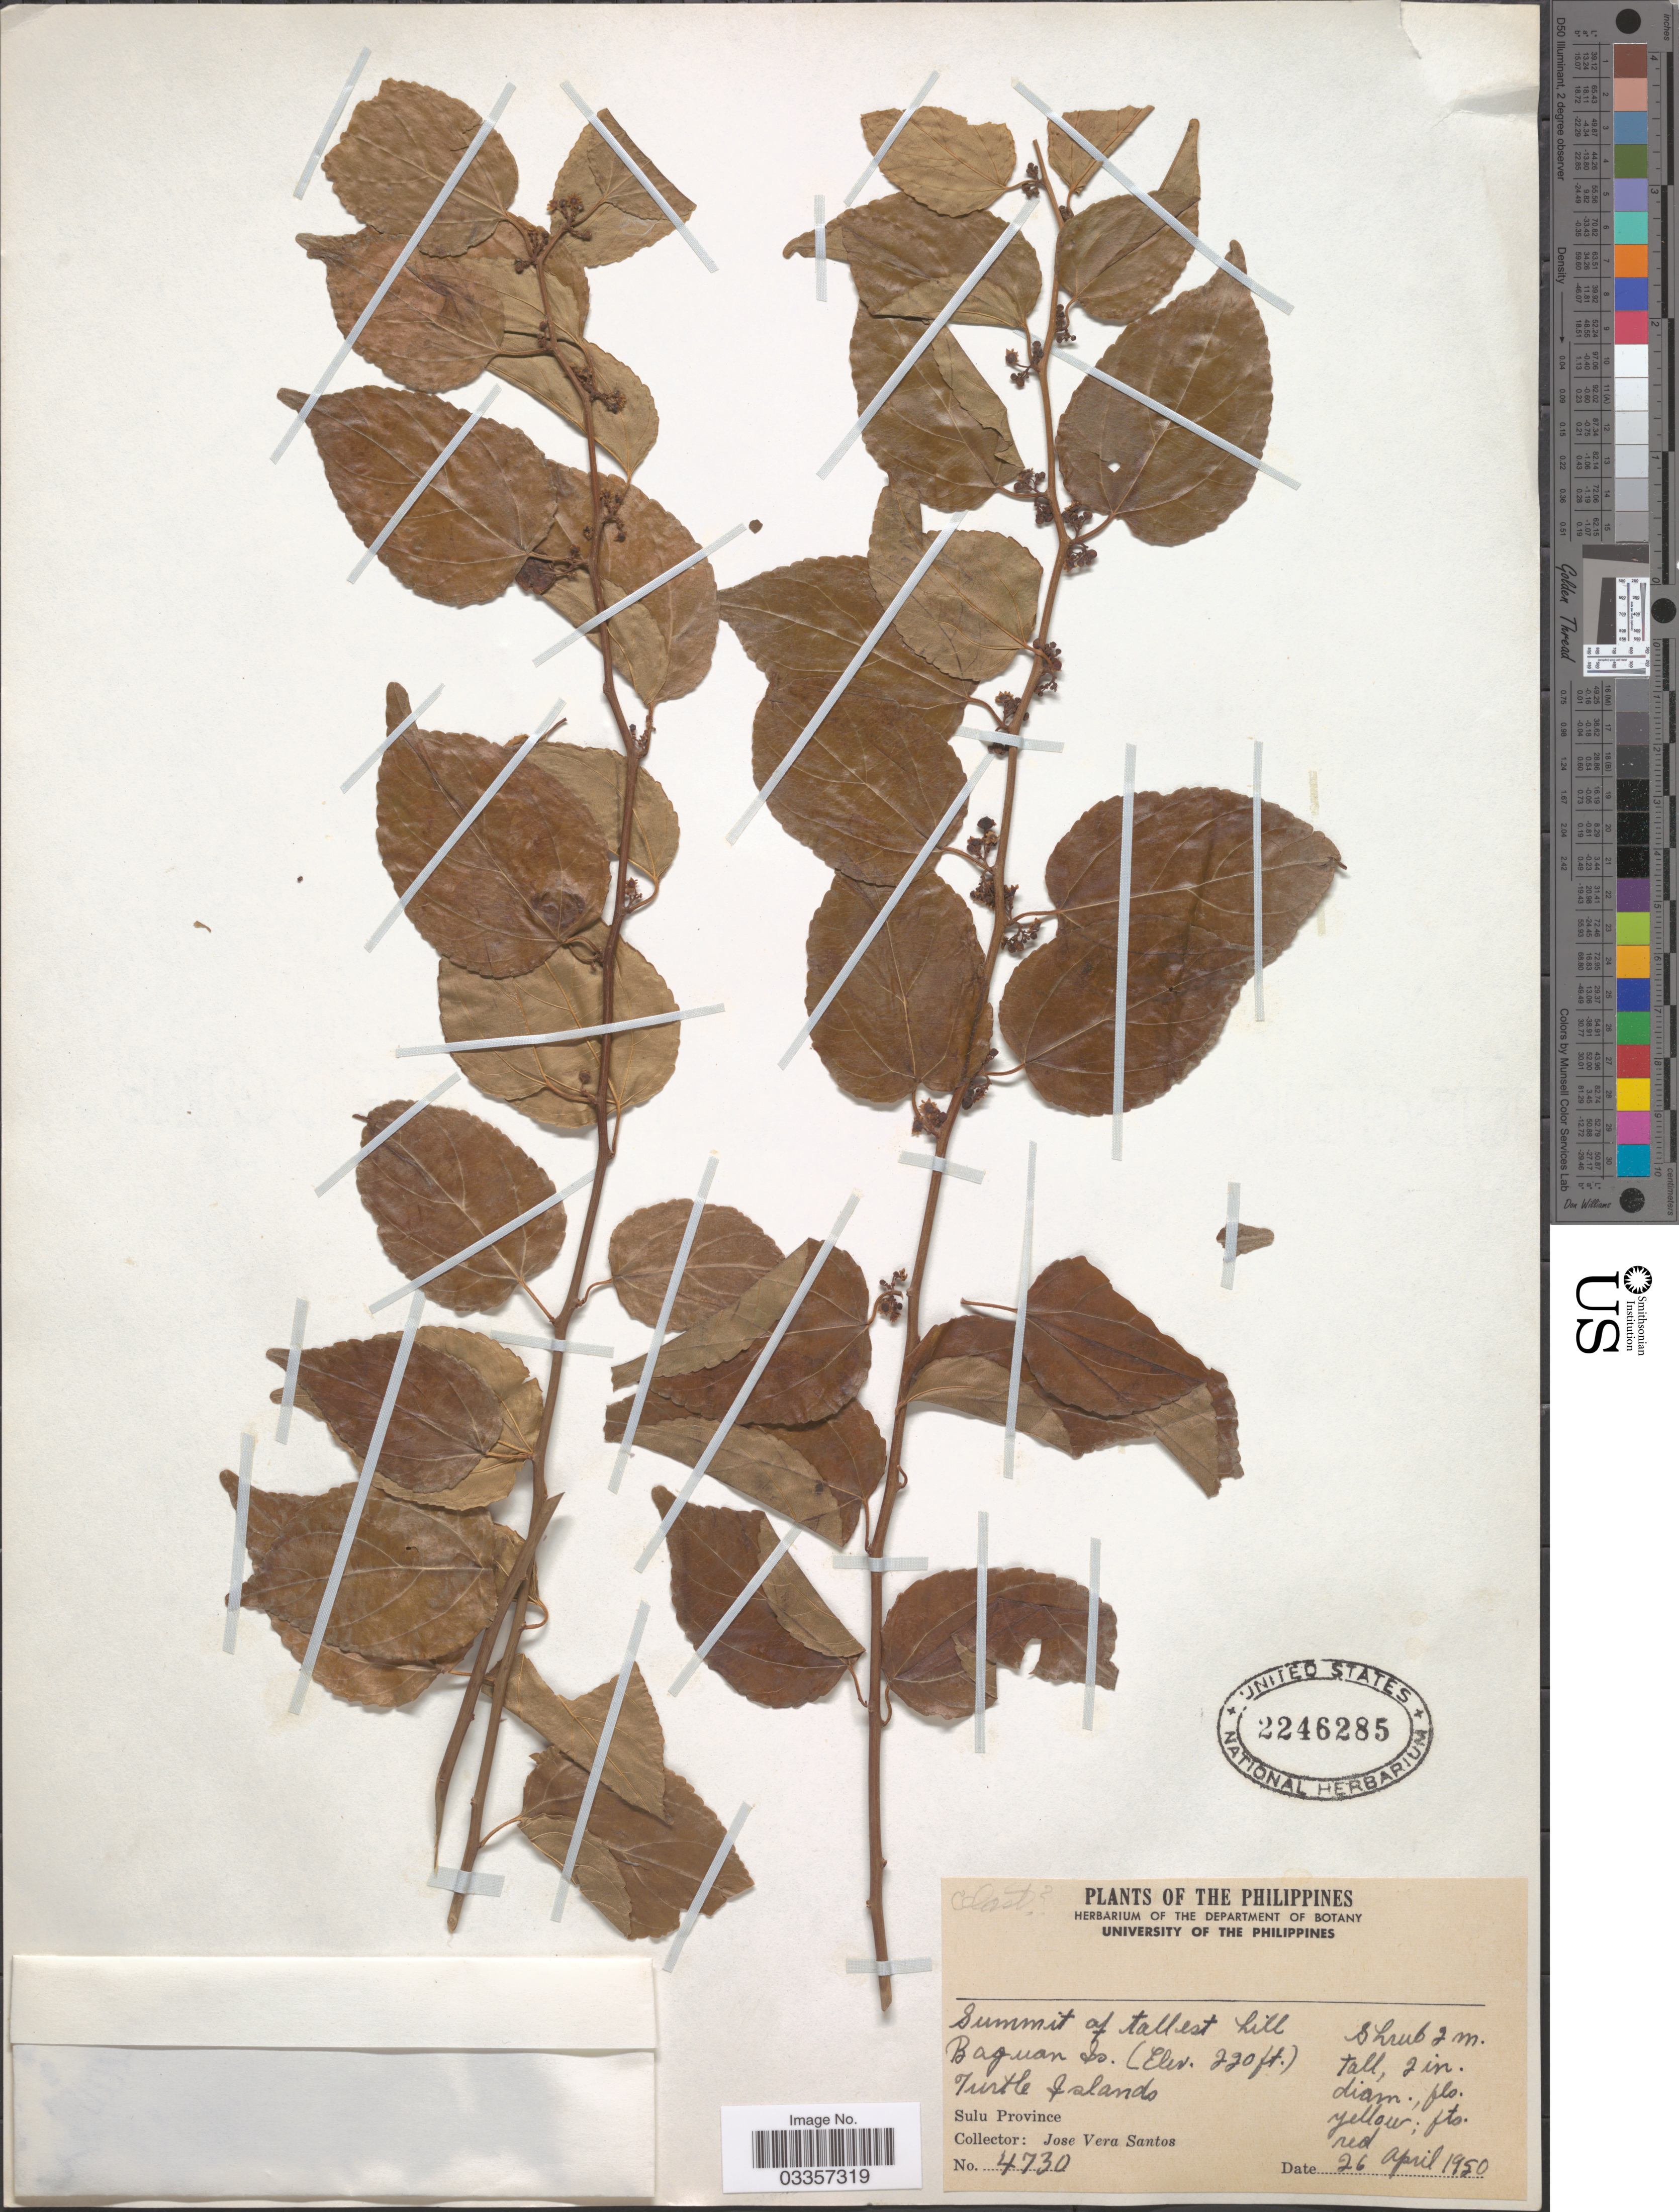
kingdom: Plantae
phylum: Tracheophyta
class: Magnoliopsida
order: Celastrales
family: Celastraceae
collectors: J. Santos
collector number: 4730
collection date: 1950-04-26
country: Philippines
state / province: Muslim Mindanao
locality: Summit of tallest hill. Baguan Is. Turtle Islands. Sulu Province.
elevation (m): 67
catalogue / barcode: US 2246285